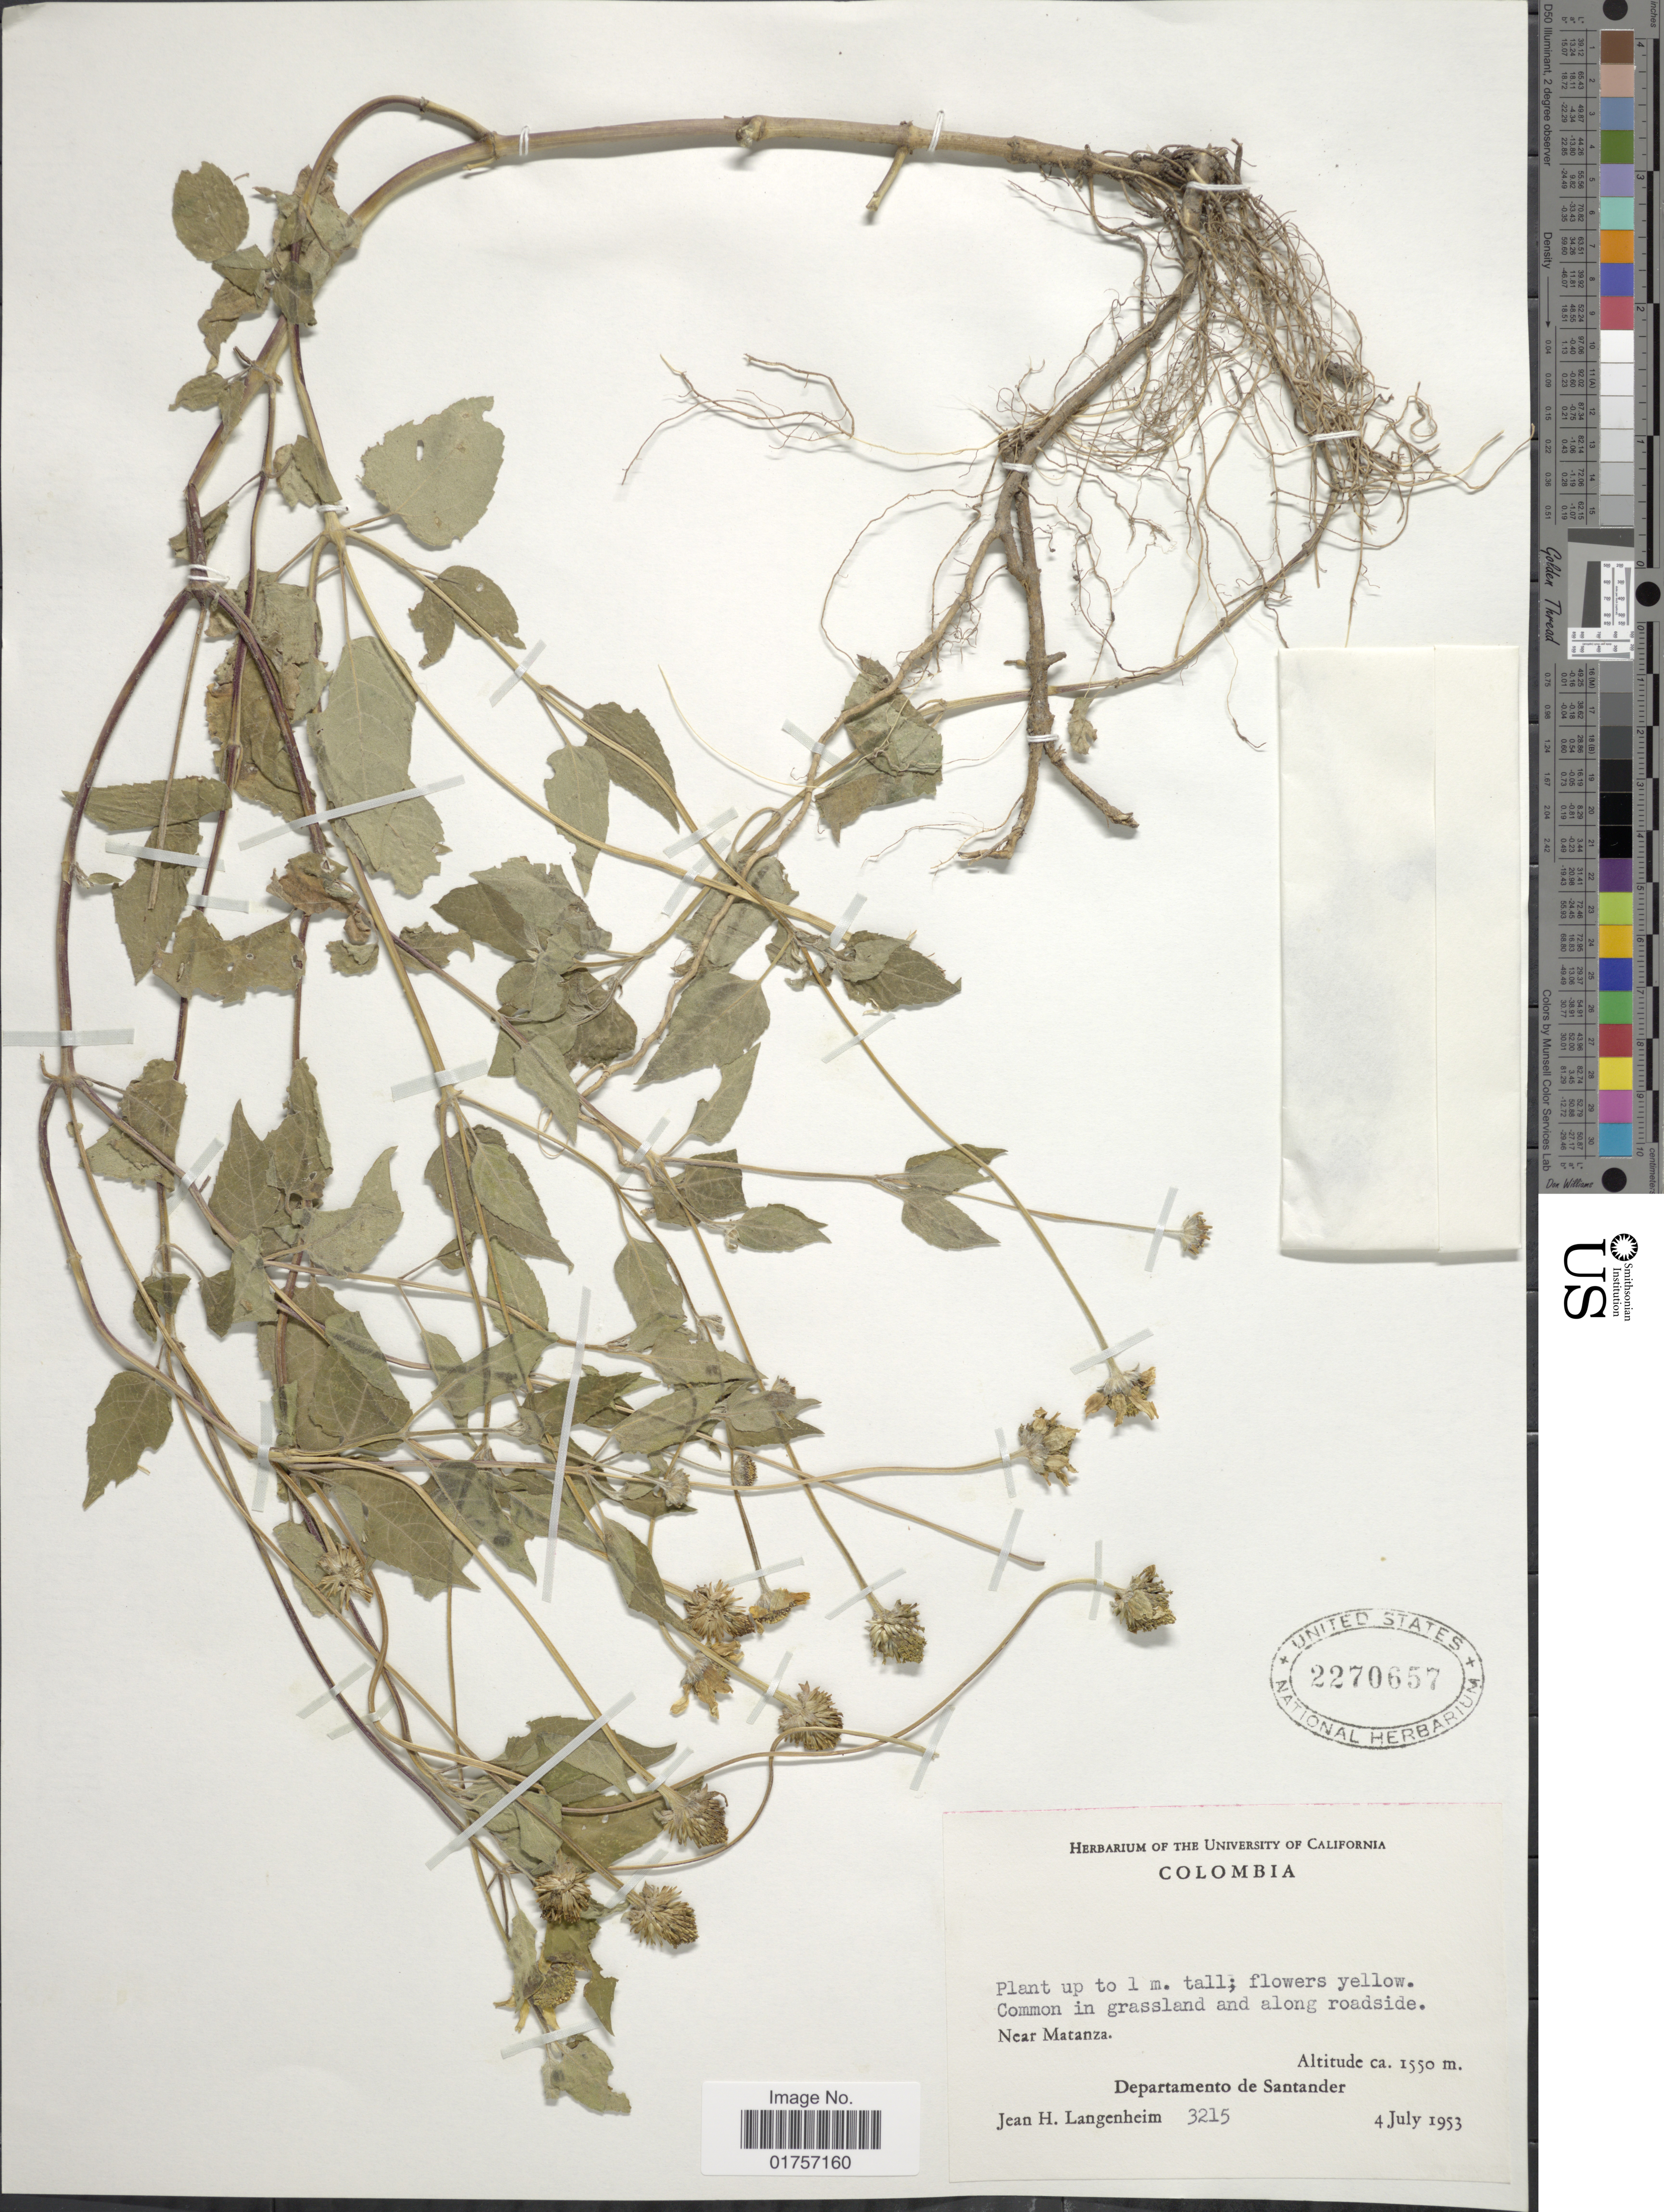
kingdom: Plantae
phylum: Tracheophyta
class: Magnoliopsida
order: Asterales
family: Asteraceae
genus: Heliopsis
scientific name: Heliopsis buphthalmoides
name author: (Jacq.) Dunal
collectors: J. H. Langenheim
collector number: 3215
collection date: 1953-07-04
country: Colombia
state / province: Santander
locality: Near Matanza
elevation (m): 1550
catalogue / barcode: US 2270657